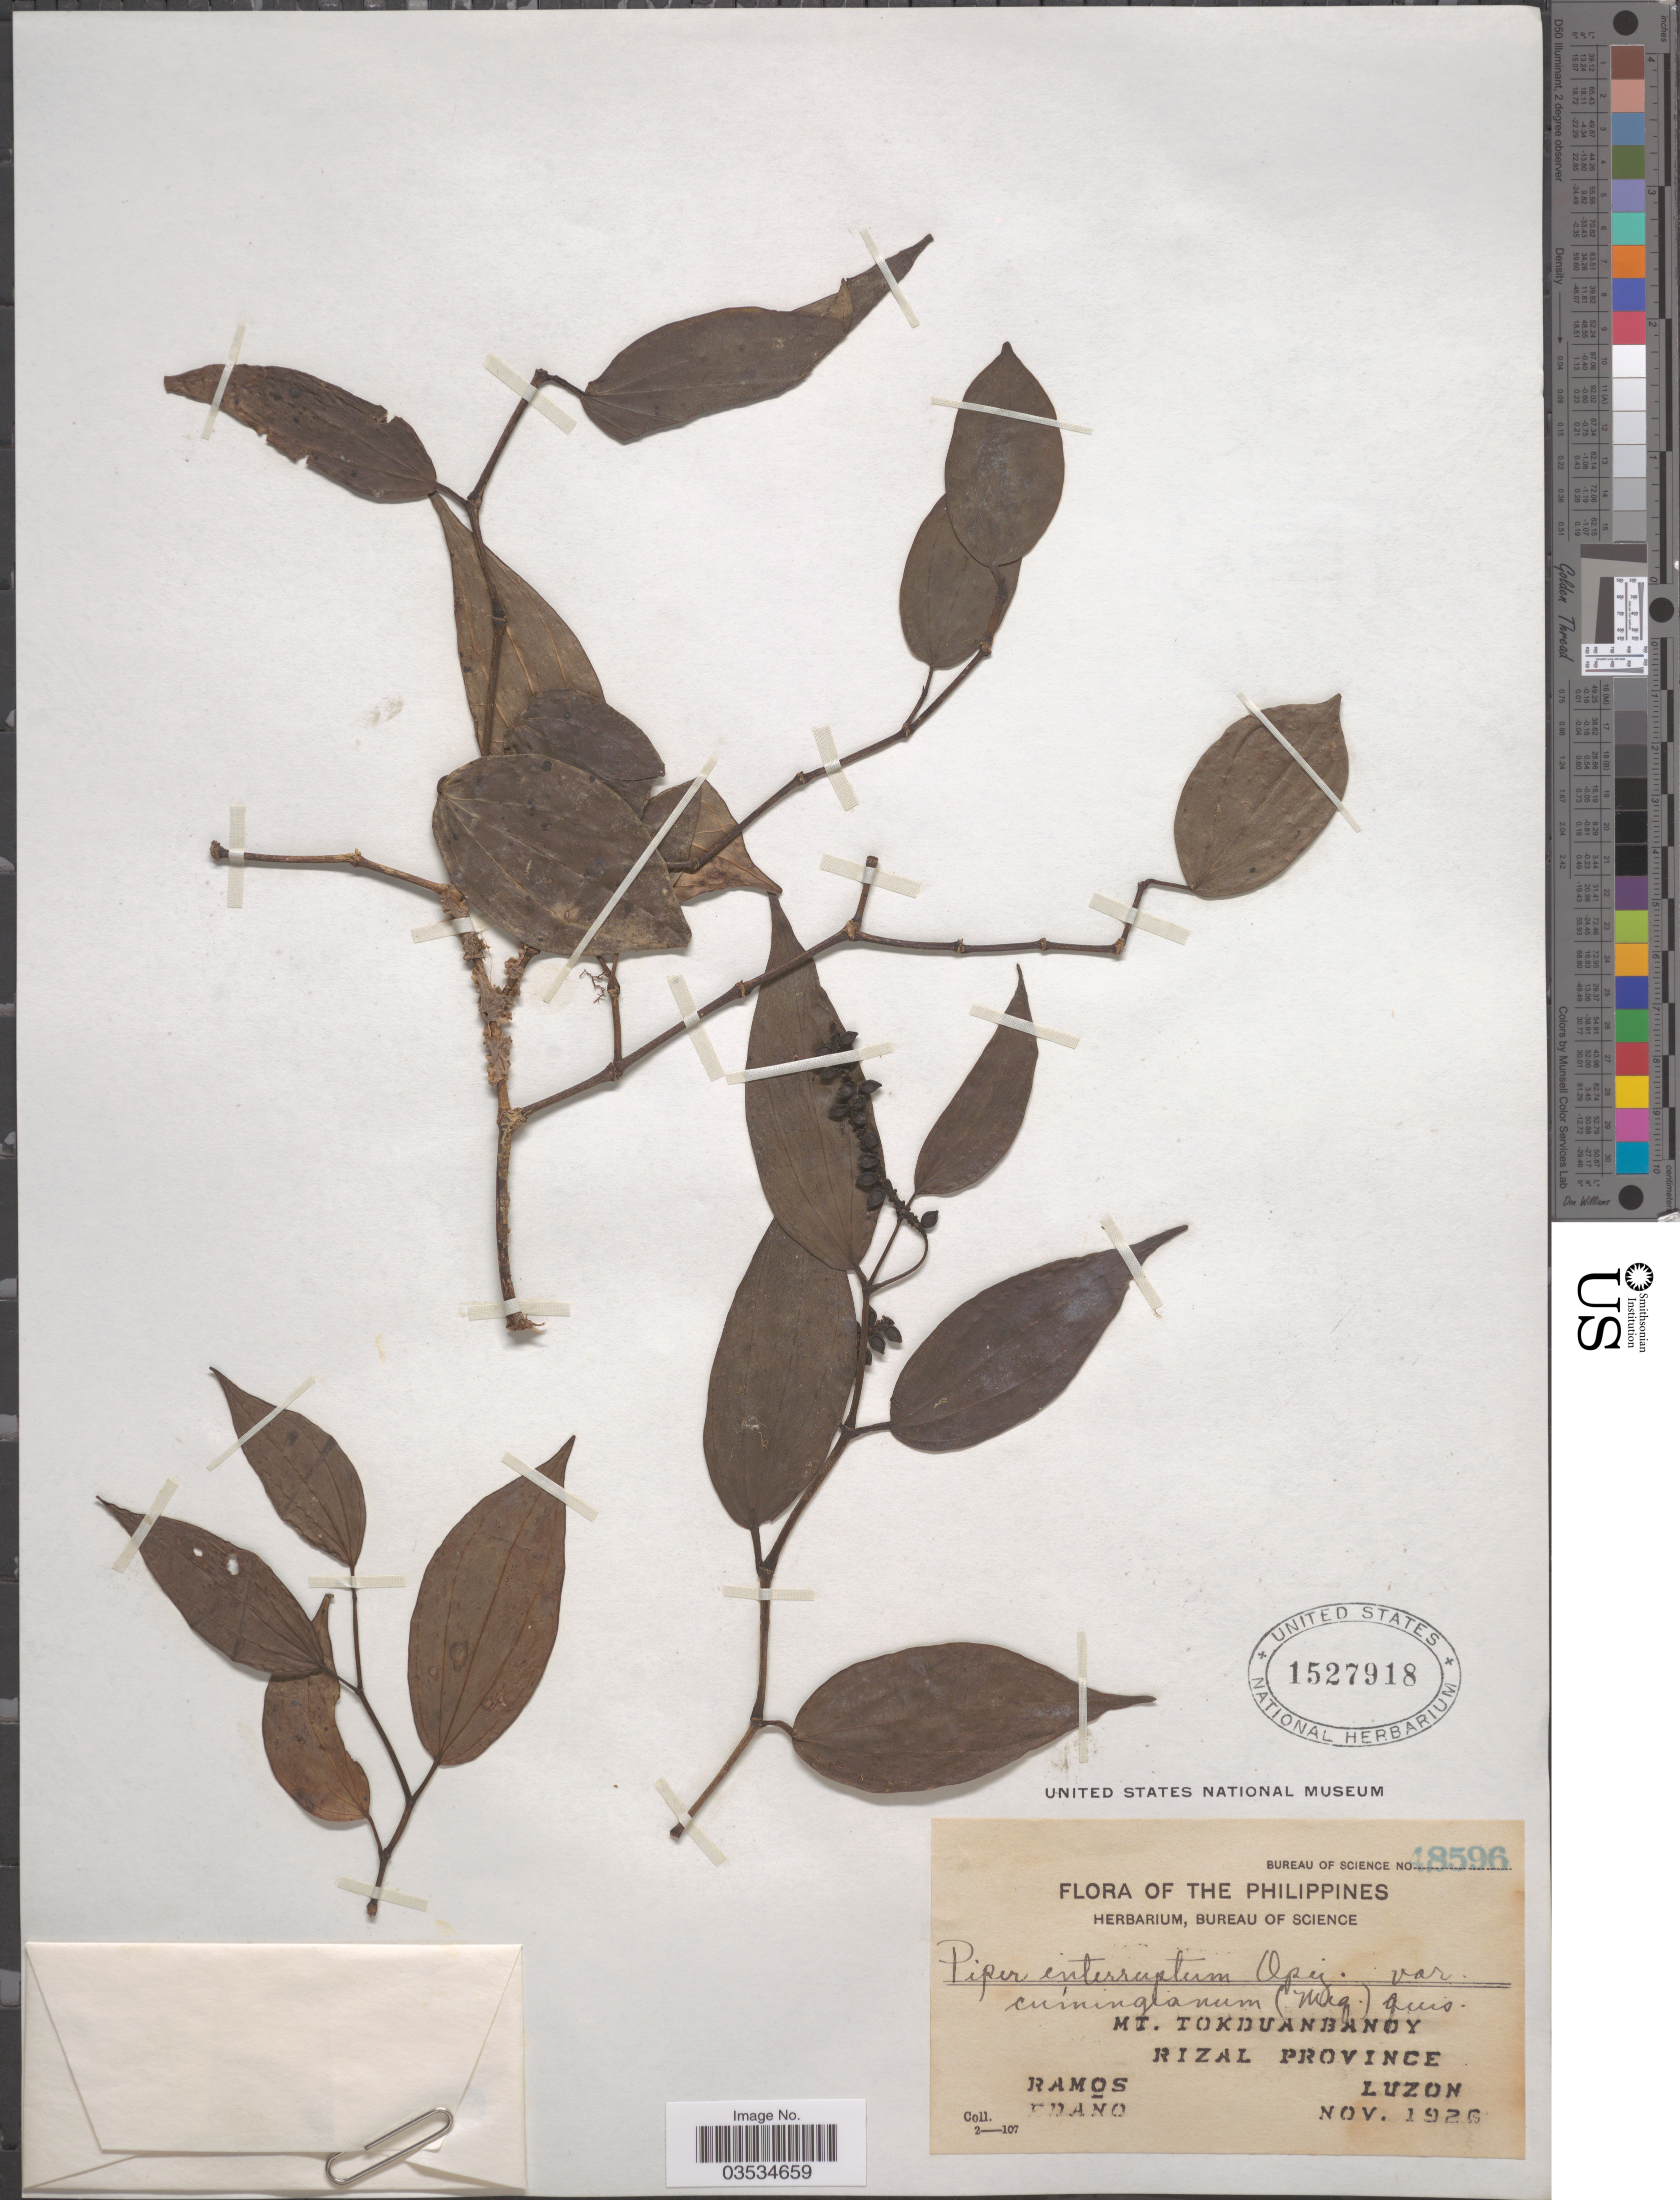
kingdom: Plantae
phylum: Tracheophyta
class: Magnoliopsida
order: Piperales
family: Piperaceae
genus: Piper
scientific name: Piper interruptum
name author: Opiz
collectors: -. Ramos & -. Edano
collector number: Bureau of Science 18596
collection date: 1926-11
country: Philippines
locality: Mt. Tokduanbanoy. Rizal Province. Luzon.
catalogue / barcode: US 1527918